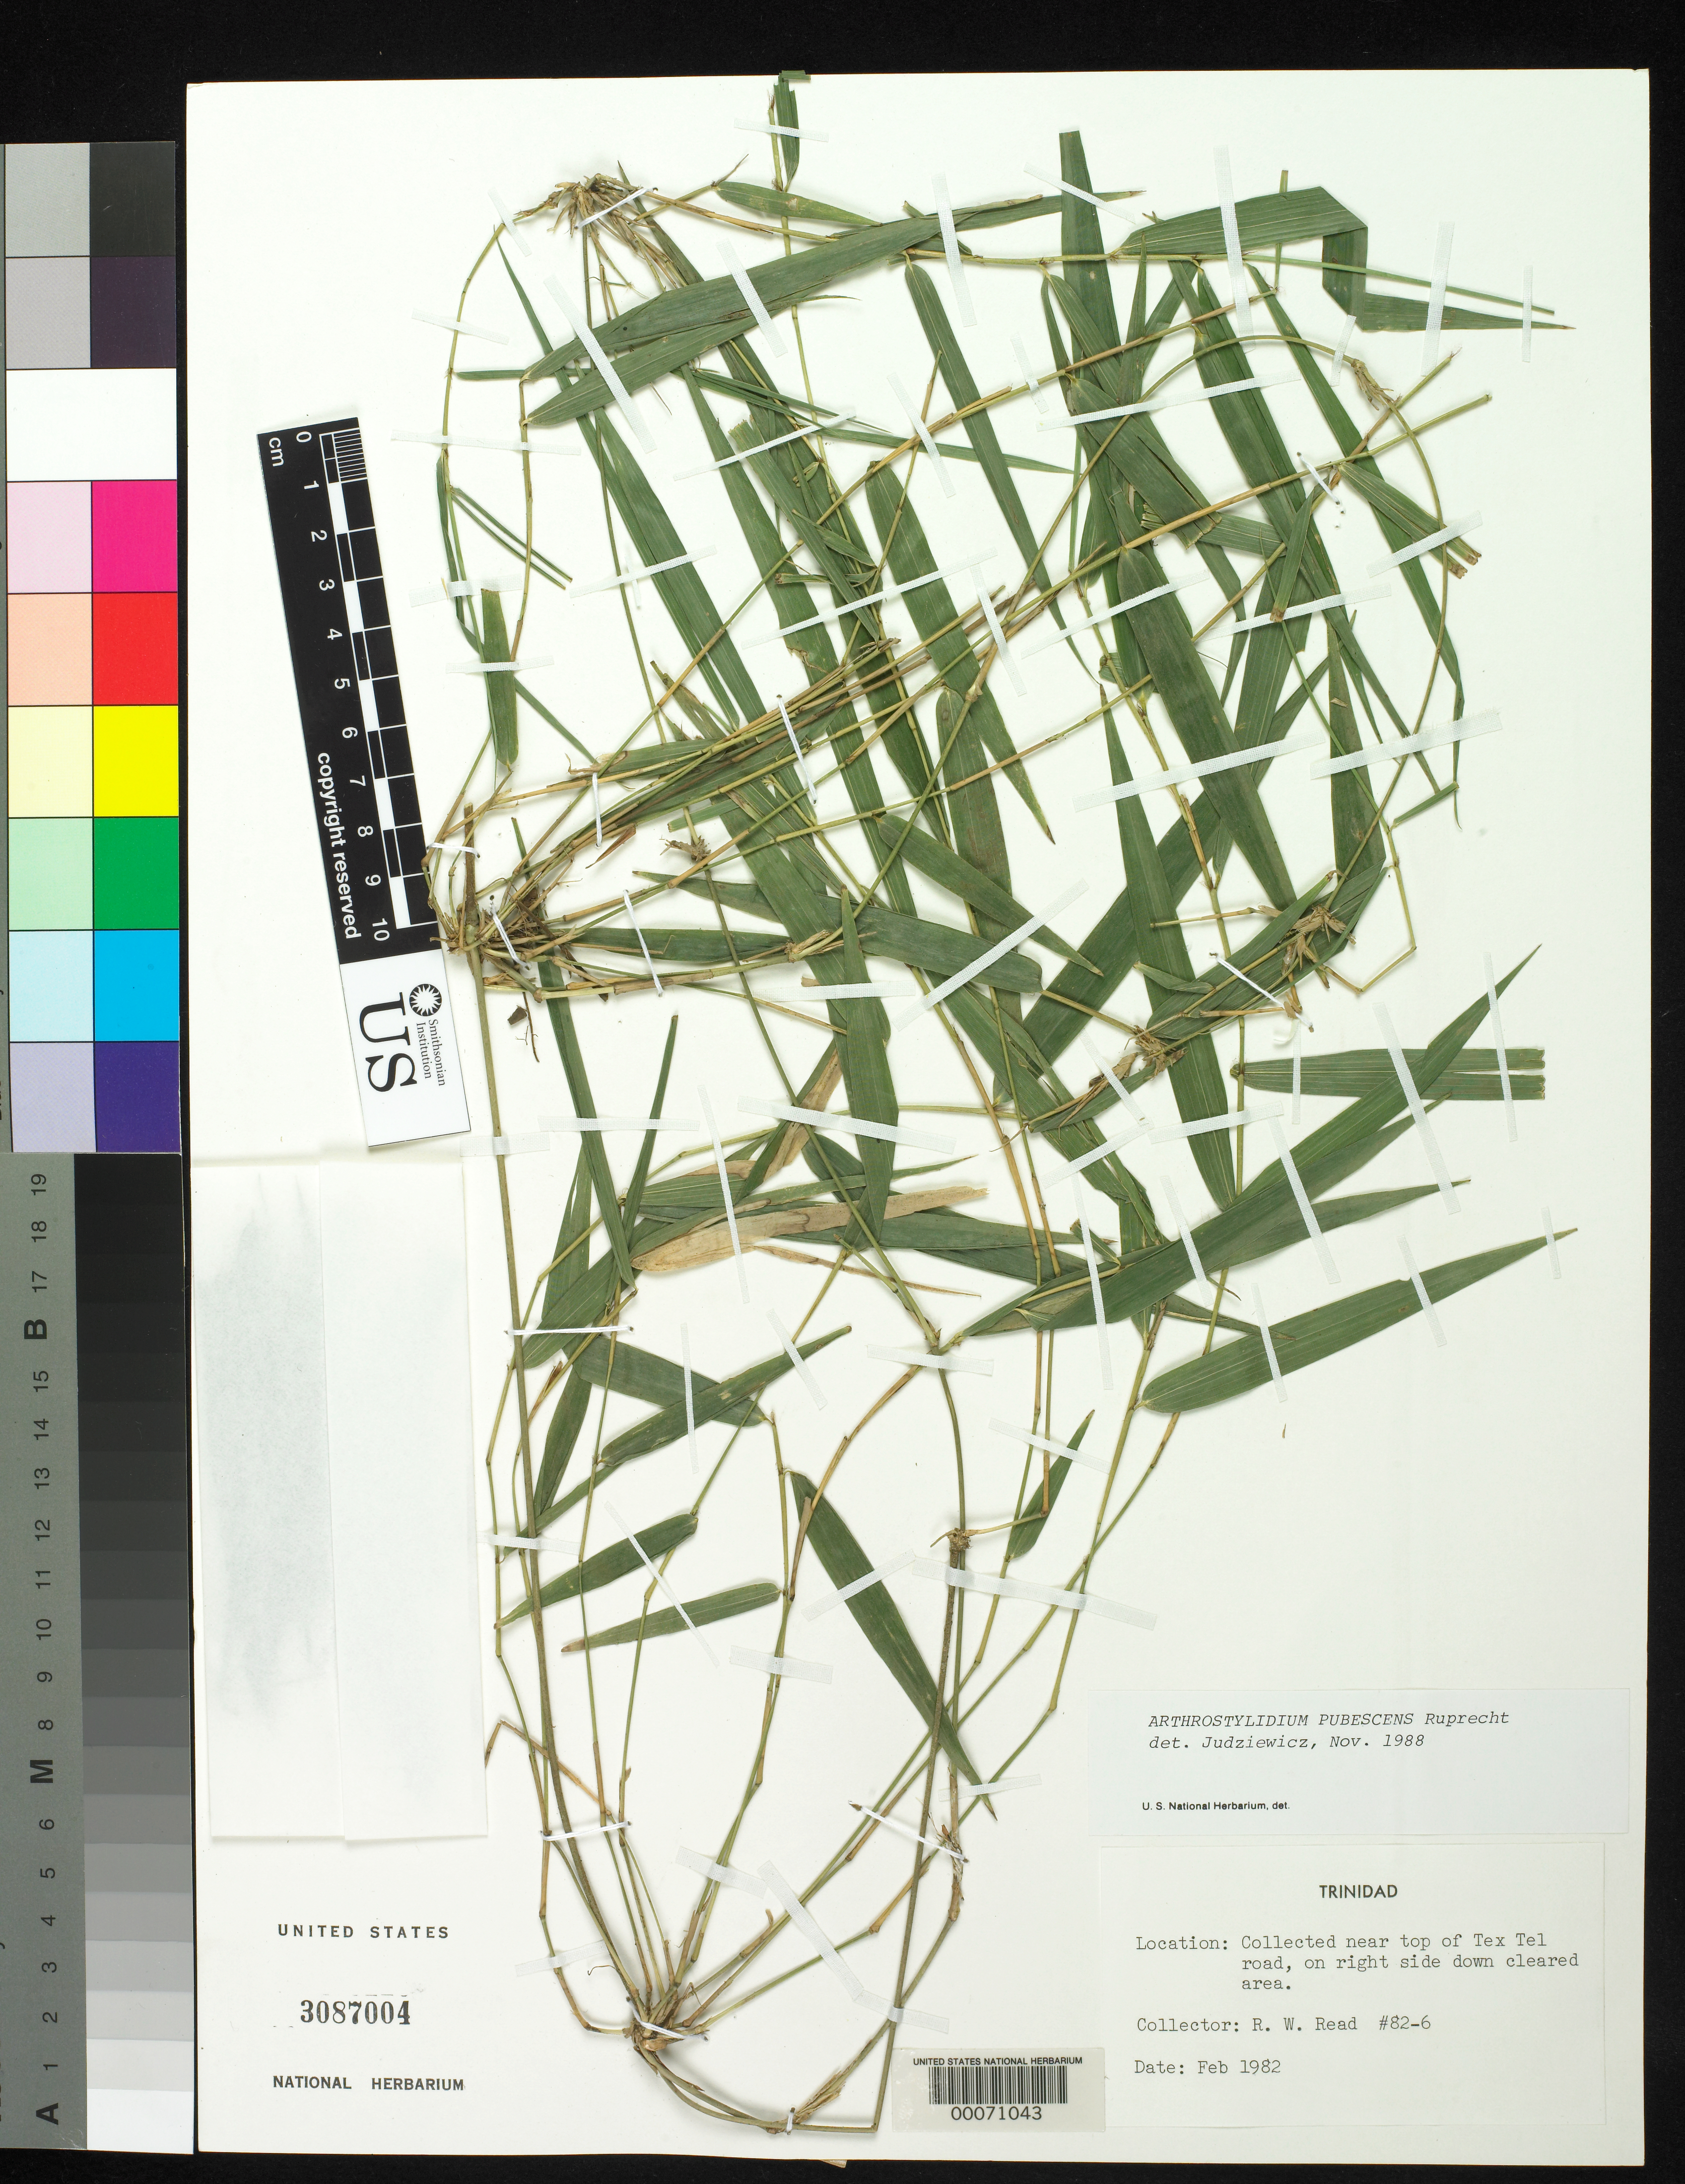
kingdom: Plantae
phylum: Tracheophyta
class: Liliopsida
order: Poales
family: Poaceae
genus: Arthrostylidium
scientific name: Arthrostylidium pubescens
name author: Rupr.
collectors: R. W. Read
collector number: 82-6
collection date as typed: Feb 1982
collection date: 1982-02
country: Trinidad and Tobago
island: Trinidad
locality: Top of Tex Tel road, on right side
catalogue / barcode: US 3087004